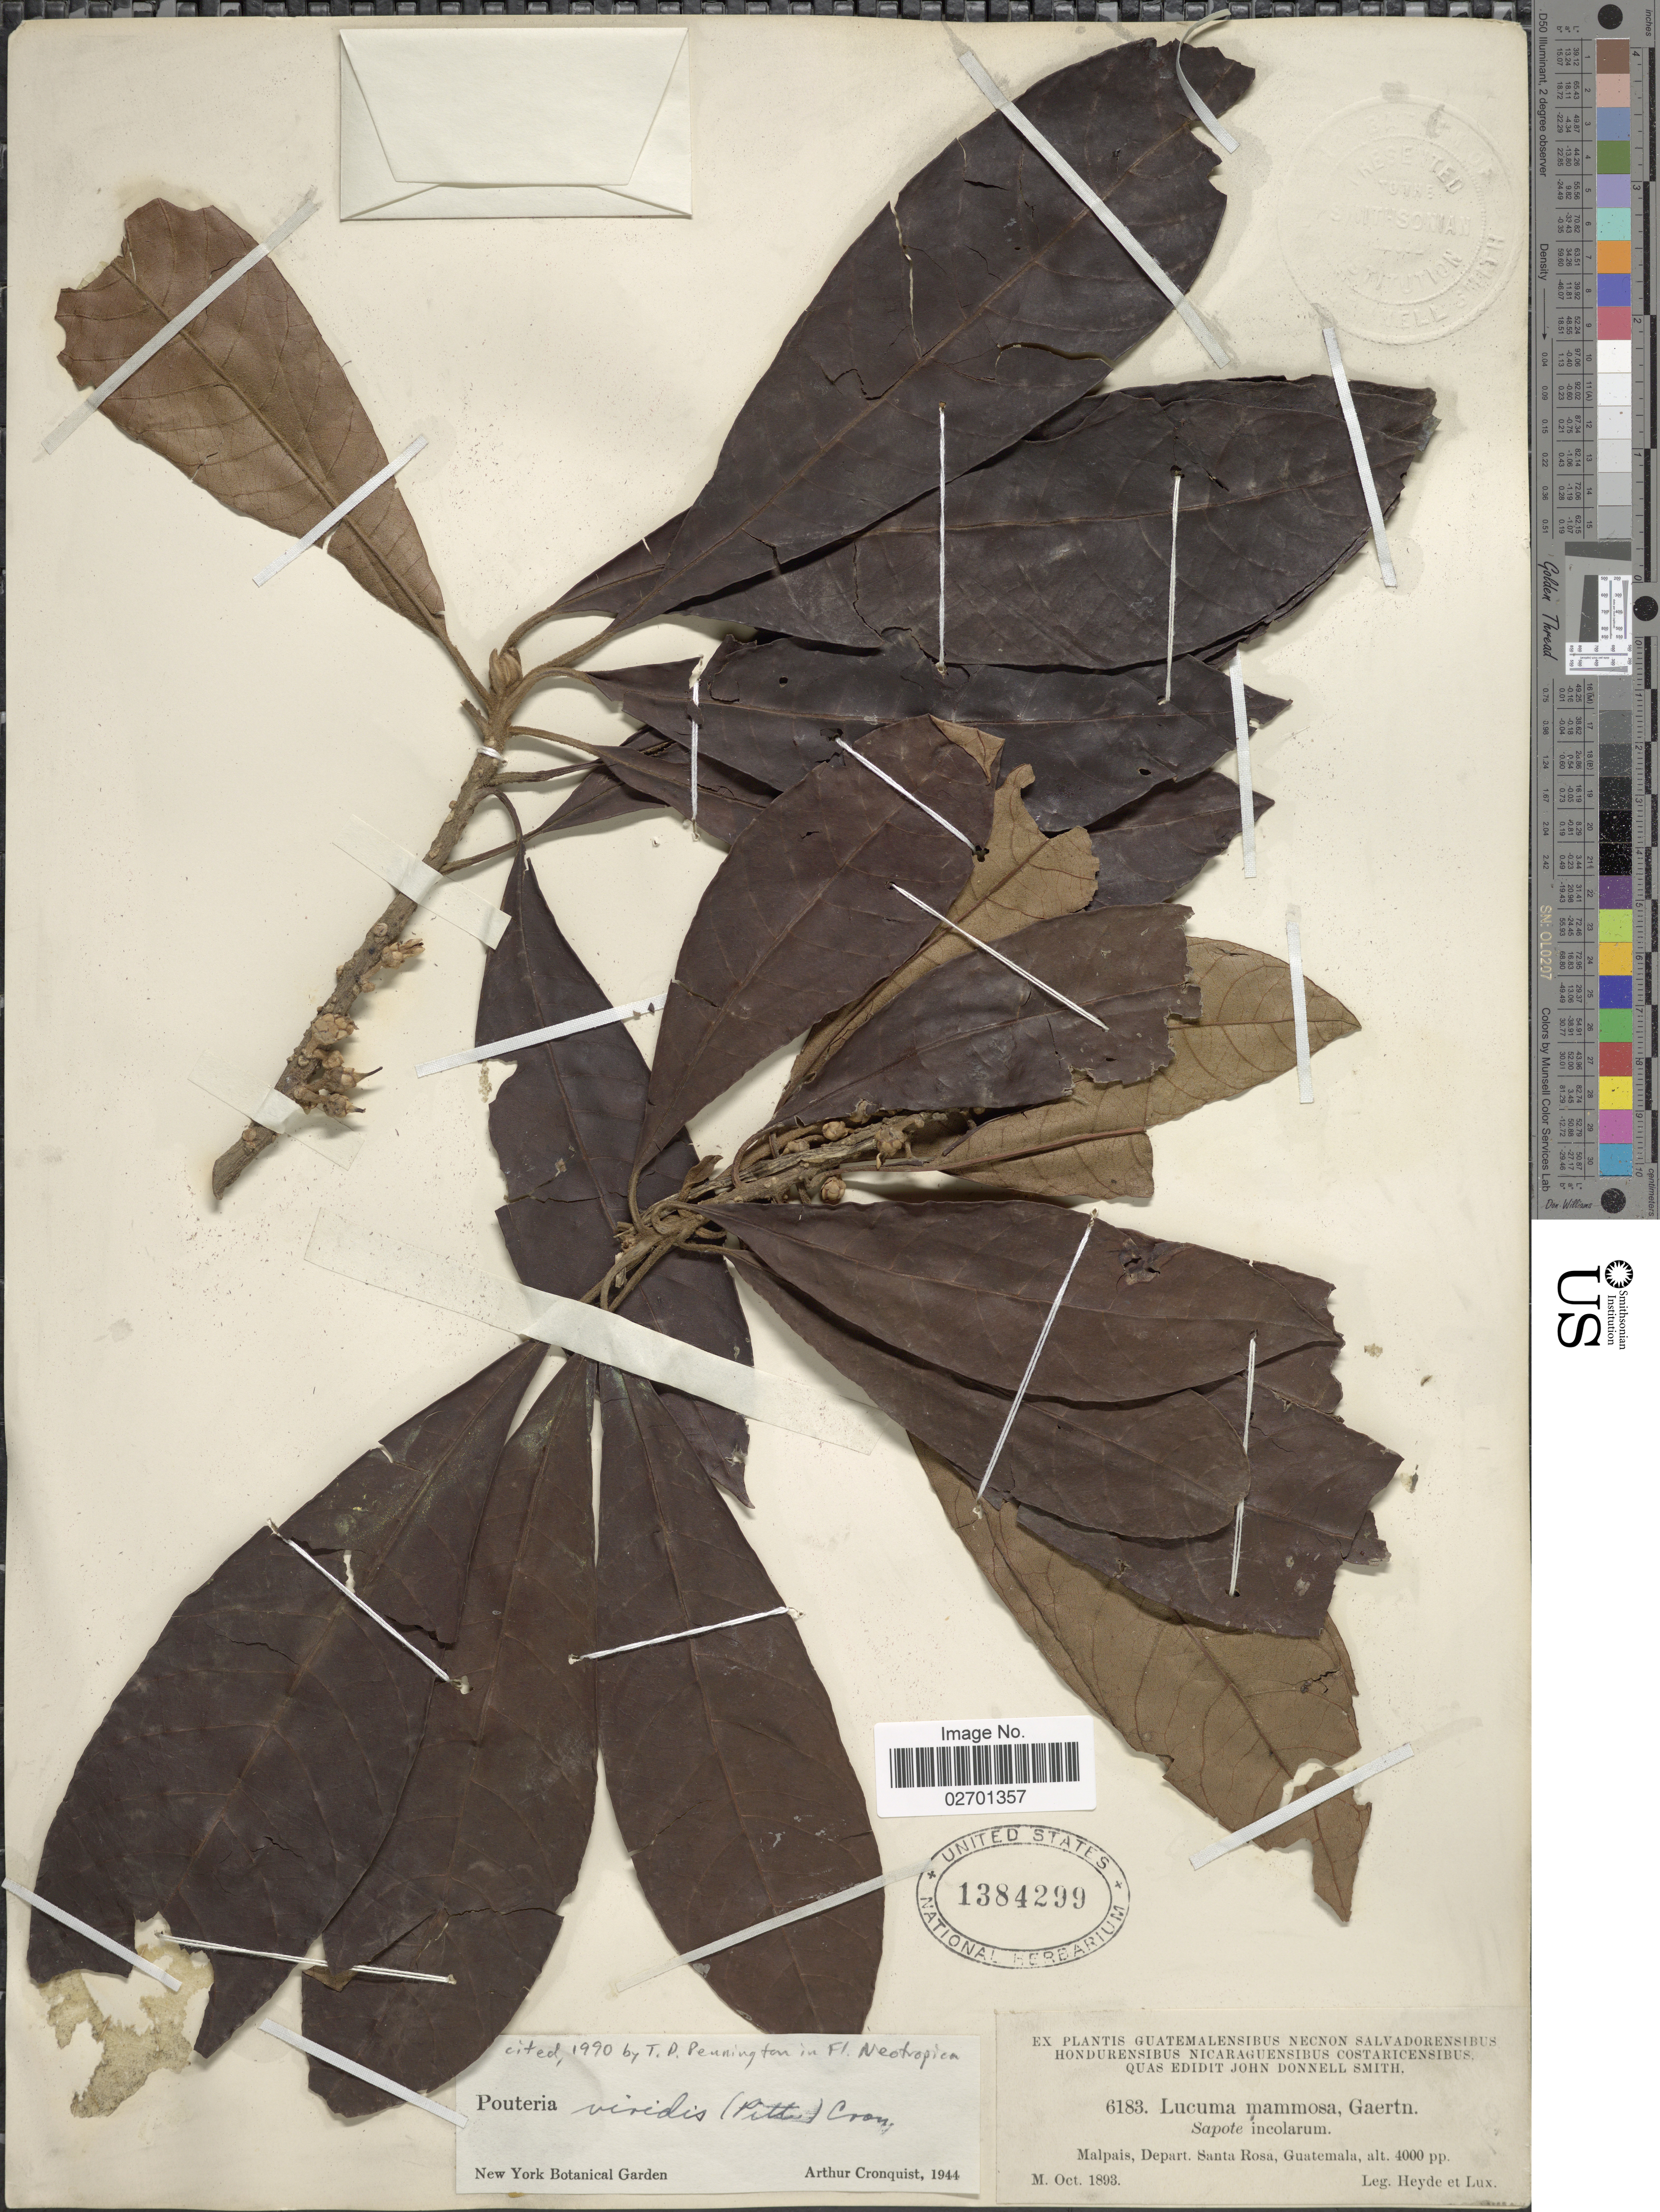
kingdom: Plantae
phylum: Tracheophyta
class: Magnoliopsida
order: Ericales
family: Sapotaceae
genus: Pouteria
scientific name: Pouteria viridis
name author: (Pittier) Cronq.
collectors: Heyde & Lux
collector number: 6183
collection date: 1893-10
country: Guatemala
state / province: Santa Rosa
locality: Malpais.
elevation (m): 1219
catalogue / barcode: US 1384299